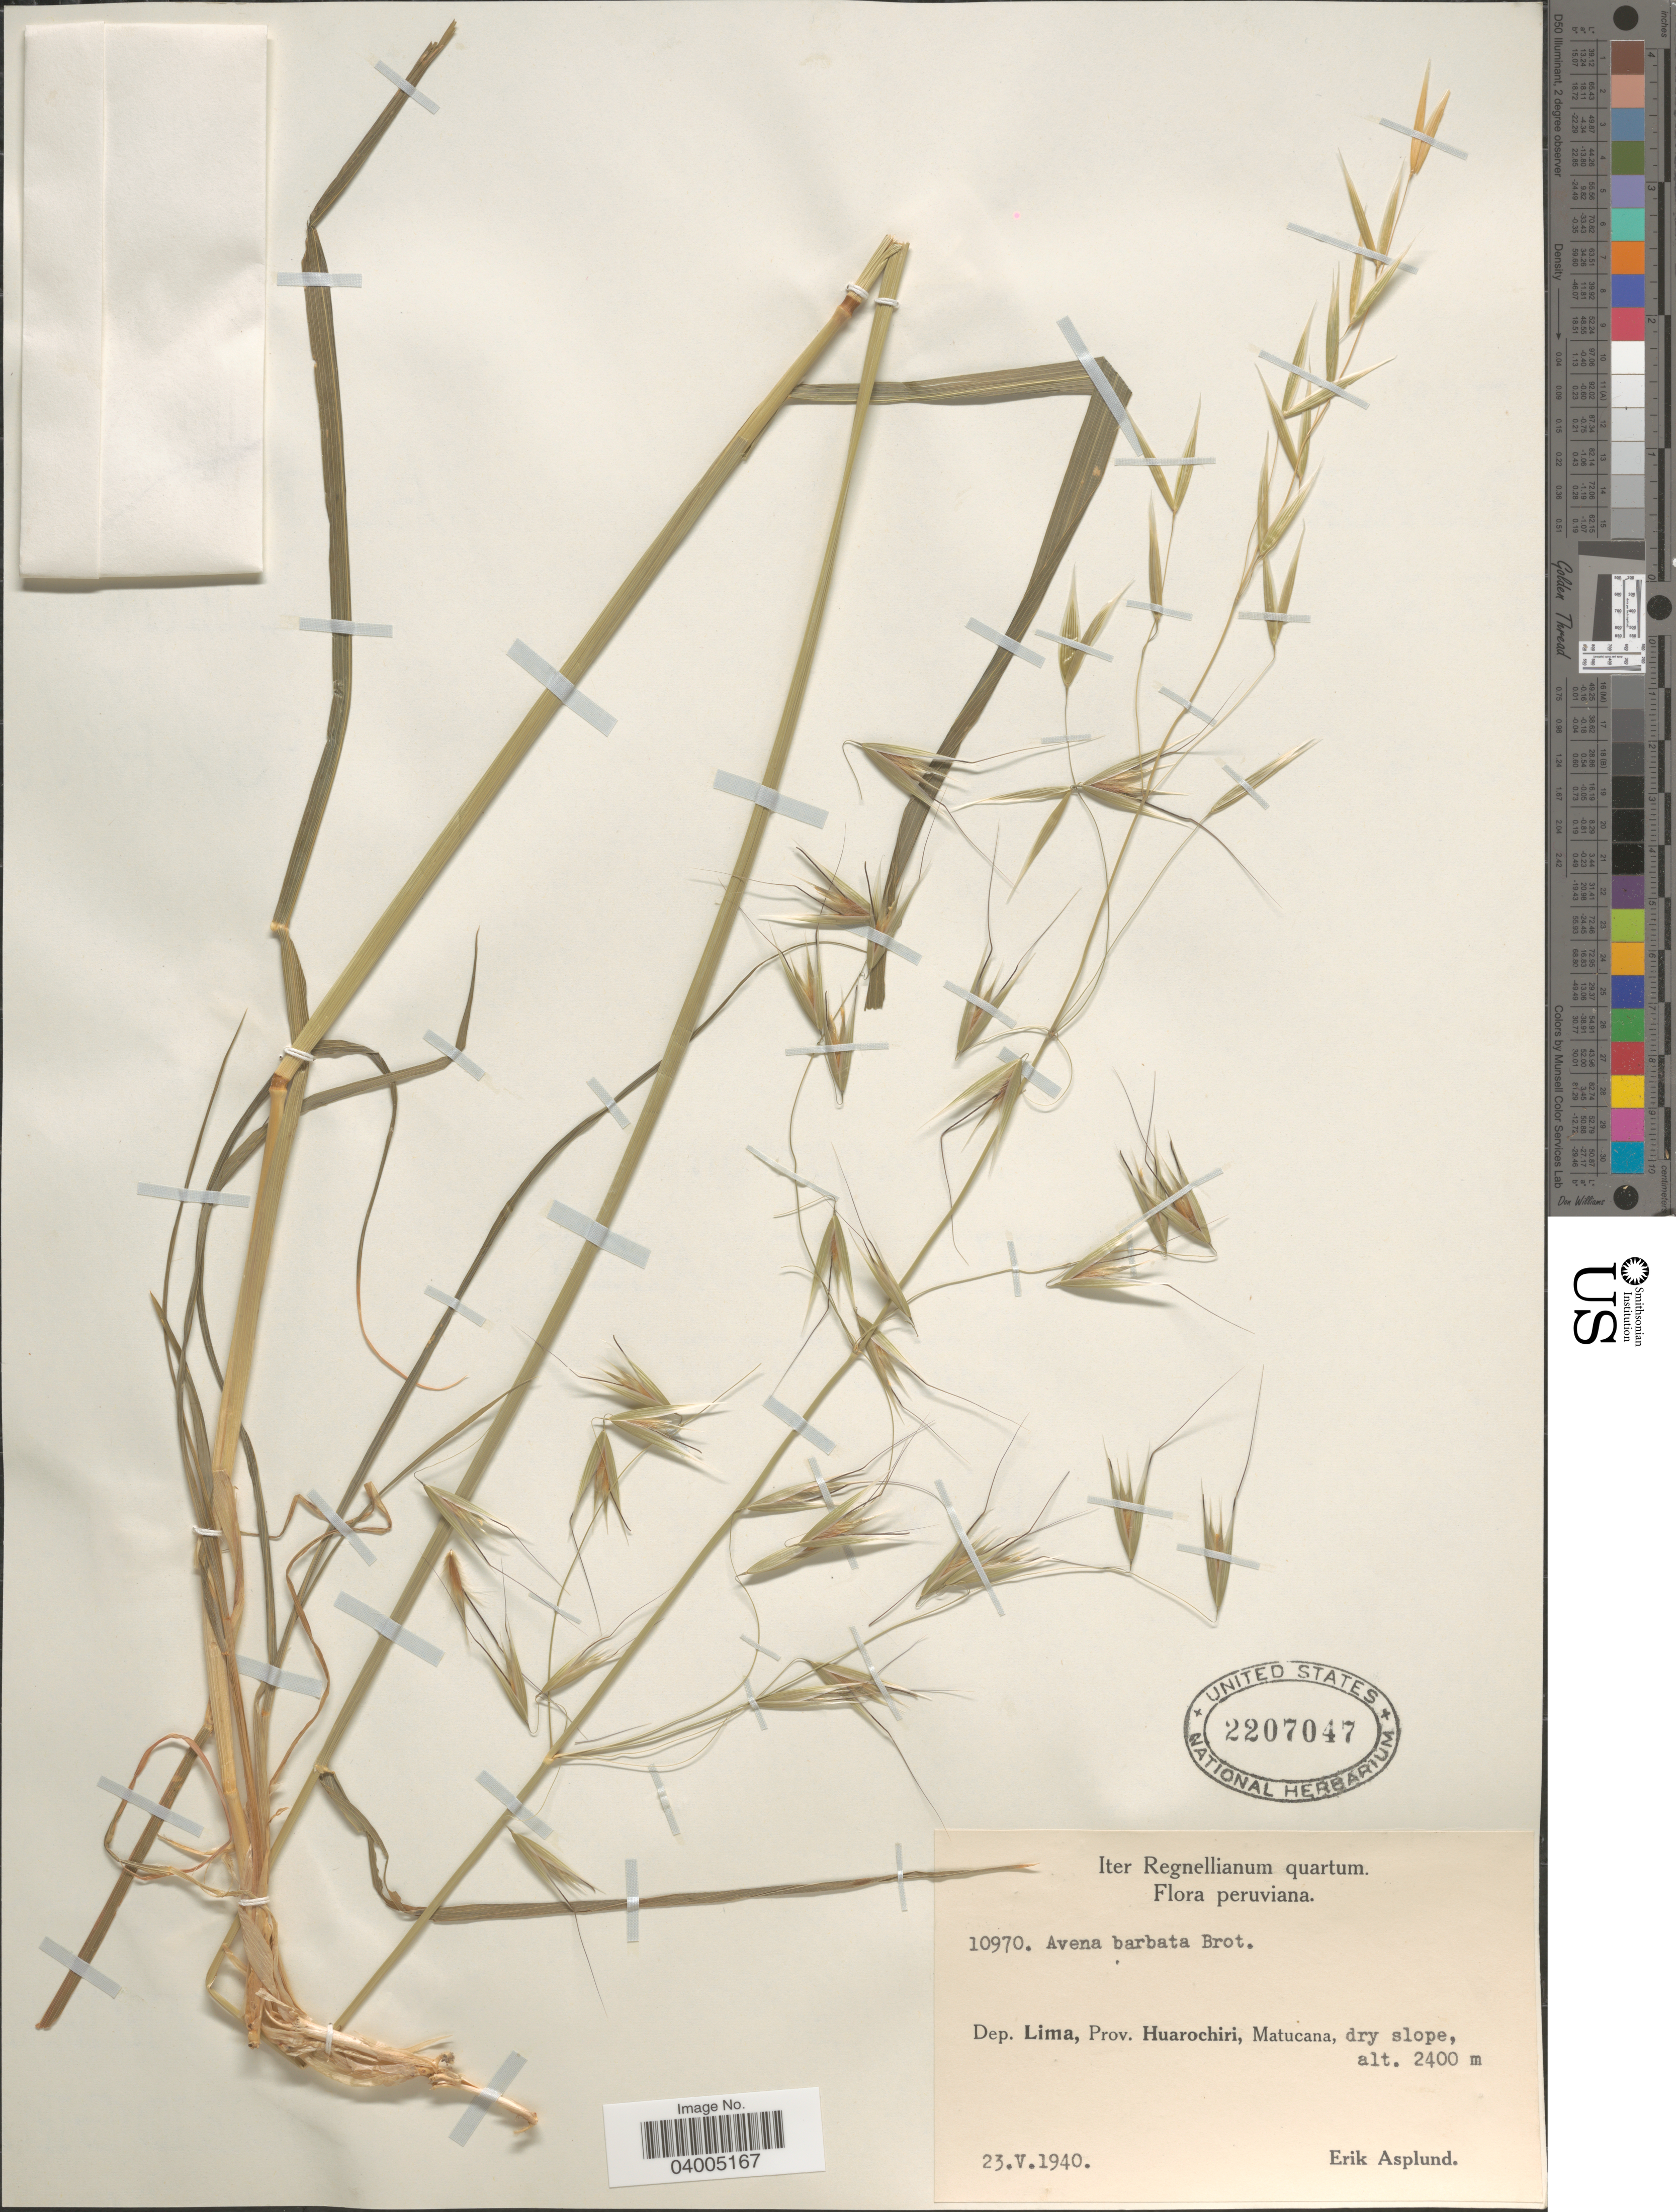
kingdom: Plantae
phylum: Tracheophyta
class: Liliopsida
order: Poales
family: Poaceae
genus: Avena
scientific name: Avena barbata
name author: Pott ex Link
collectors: E. Asplund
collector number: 10970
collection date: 1940-05-23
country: Peru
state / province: Lima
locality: Dep. Lima, Prov. Huarochiri, Matucana.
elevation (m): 2400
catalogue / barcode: US 2207047